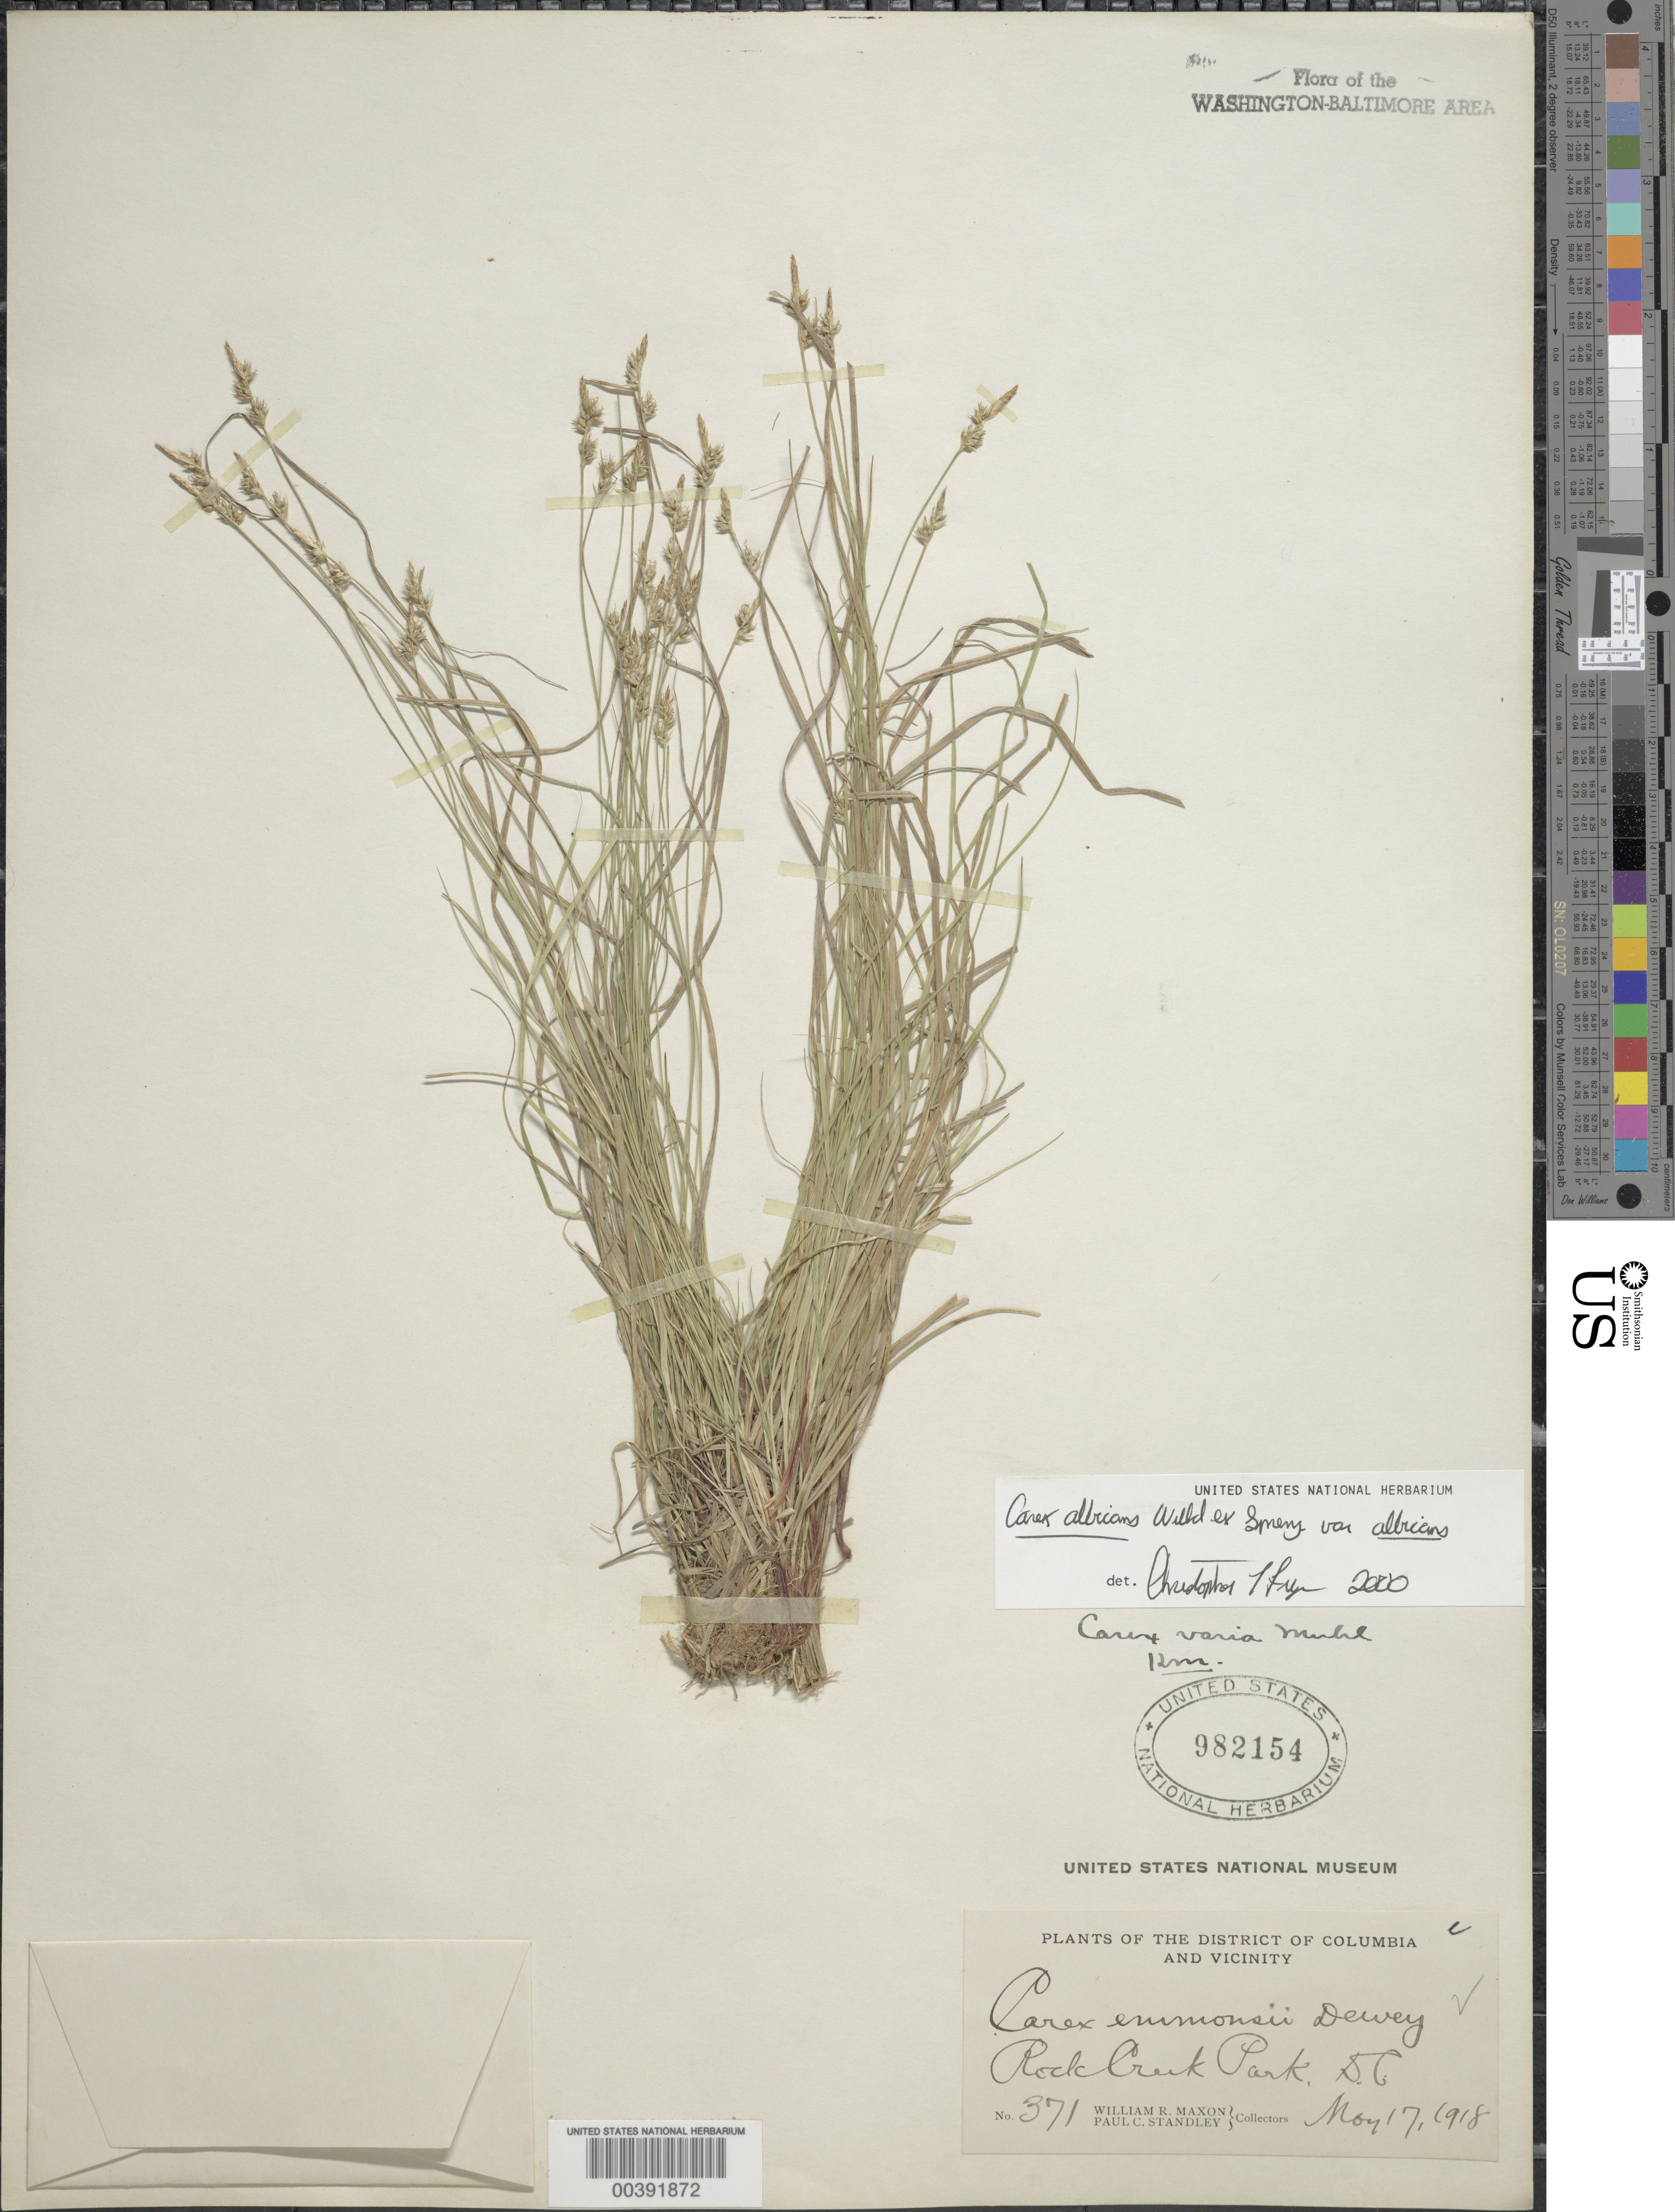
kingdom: Plantae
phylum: Tracheophyta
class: Liliopsida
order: Poales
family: Cyperaceae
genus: Carex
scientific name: Carex albicans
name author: Willd. ex Spreng.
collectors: W. R. Maxon & P. C. Standley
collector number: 371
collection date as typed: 17 May 1918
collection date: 1918-05-17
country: United States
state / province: District of Columbia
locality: Rock Creek Park Rock Creek Park & vicinity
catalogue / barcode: US 982154